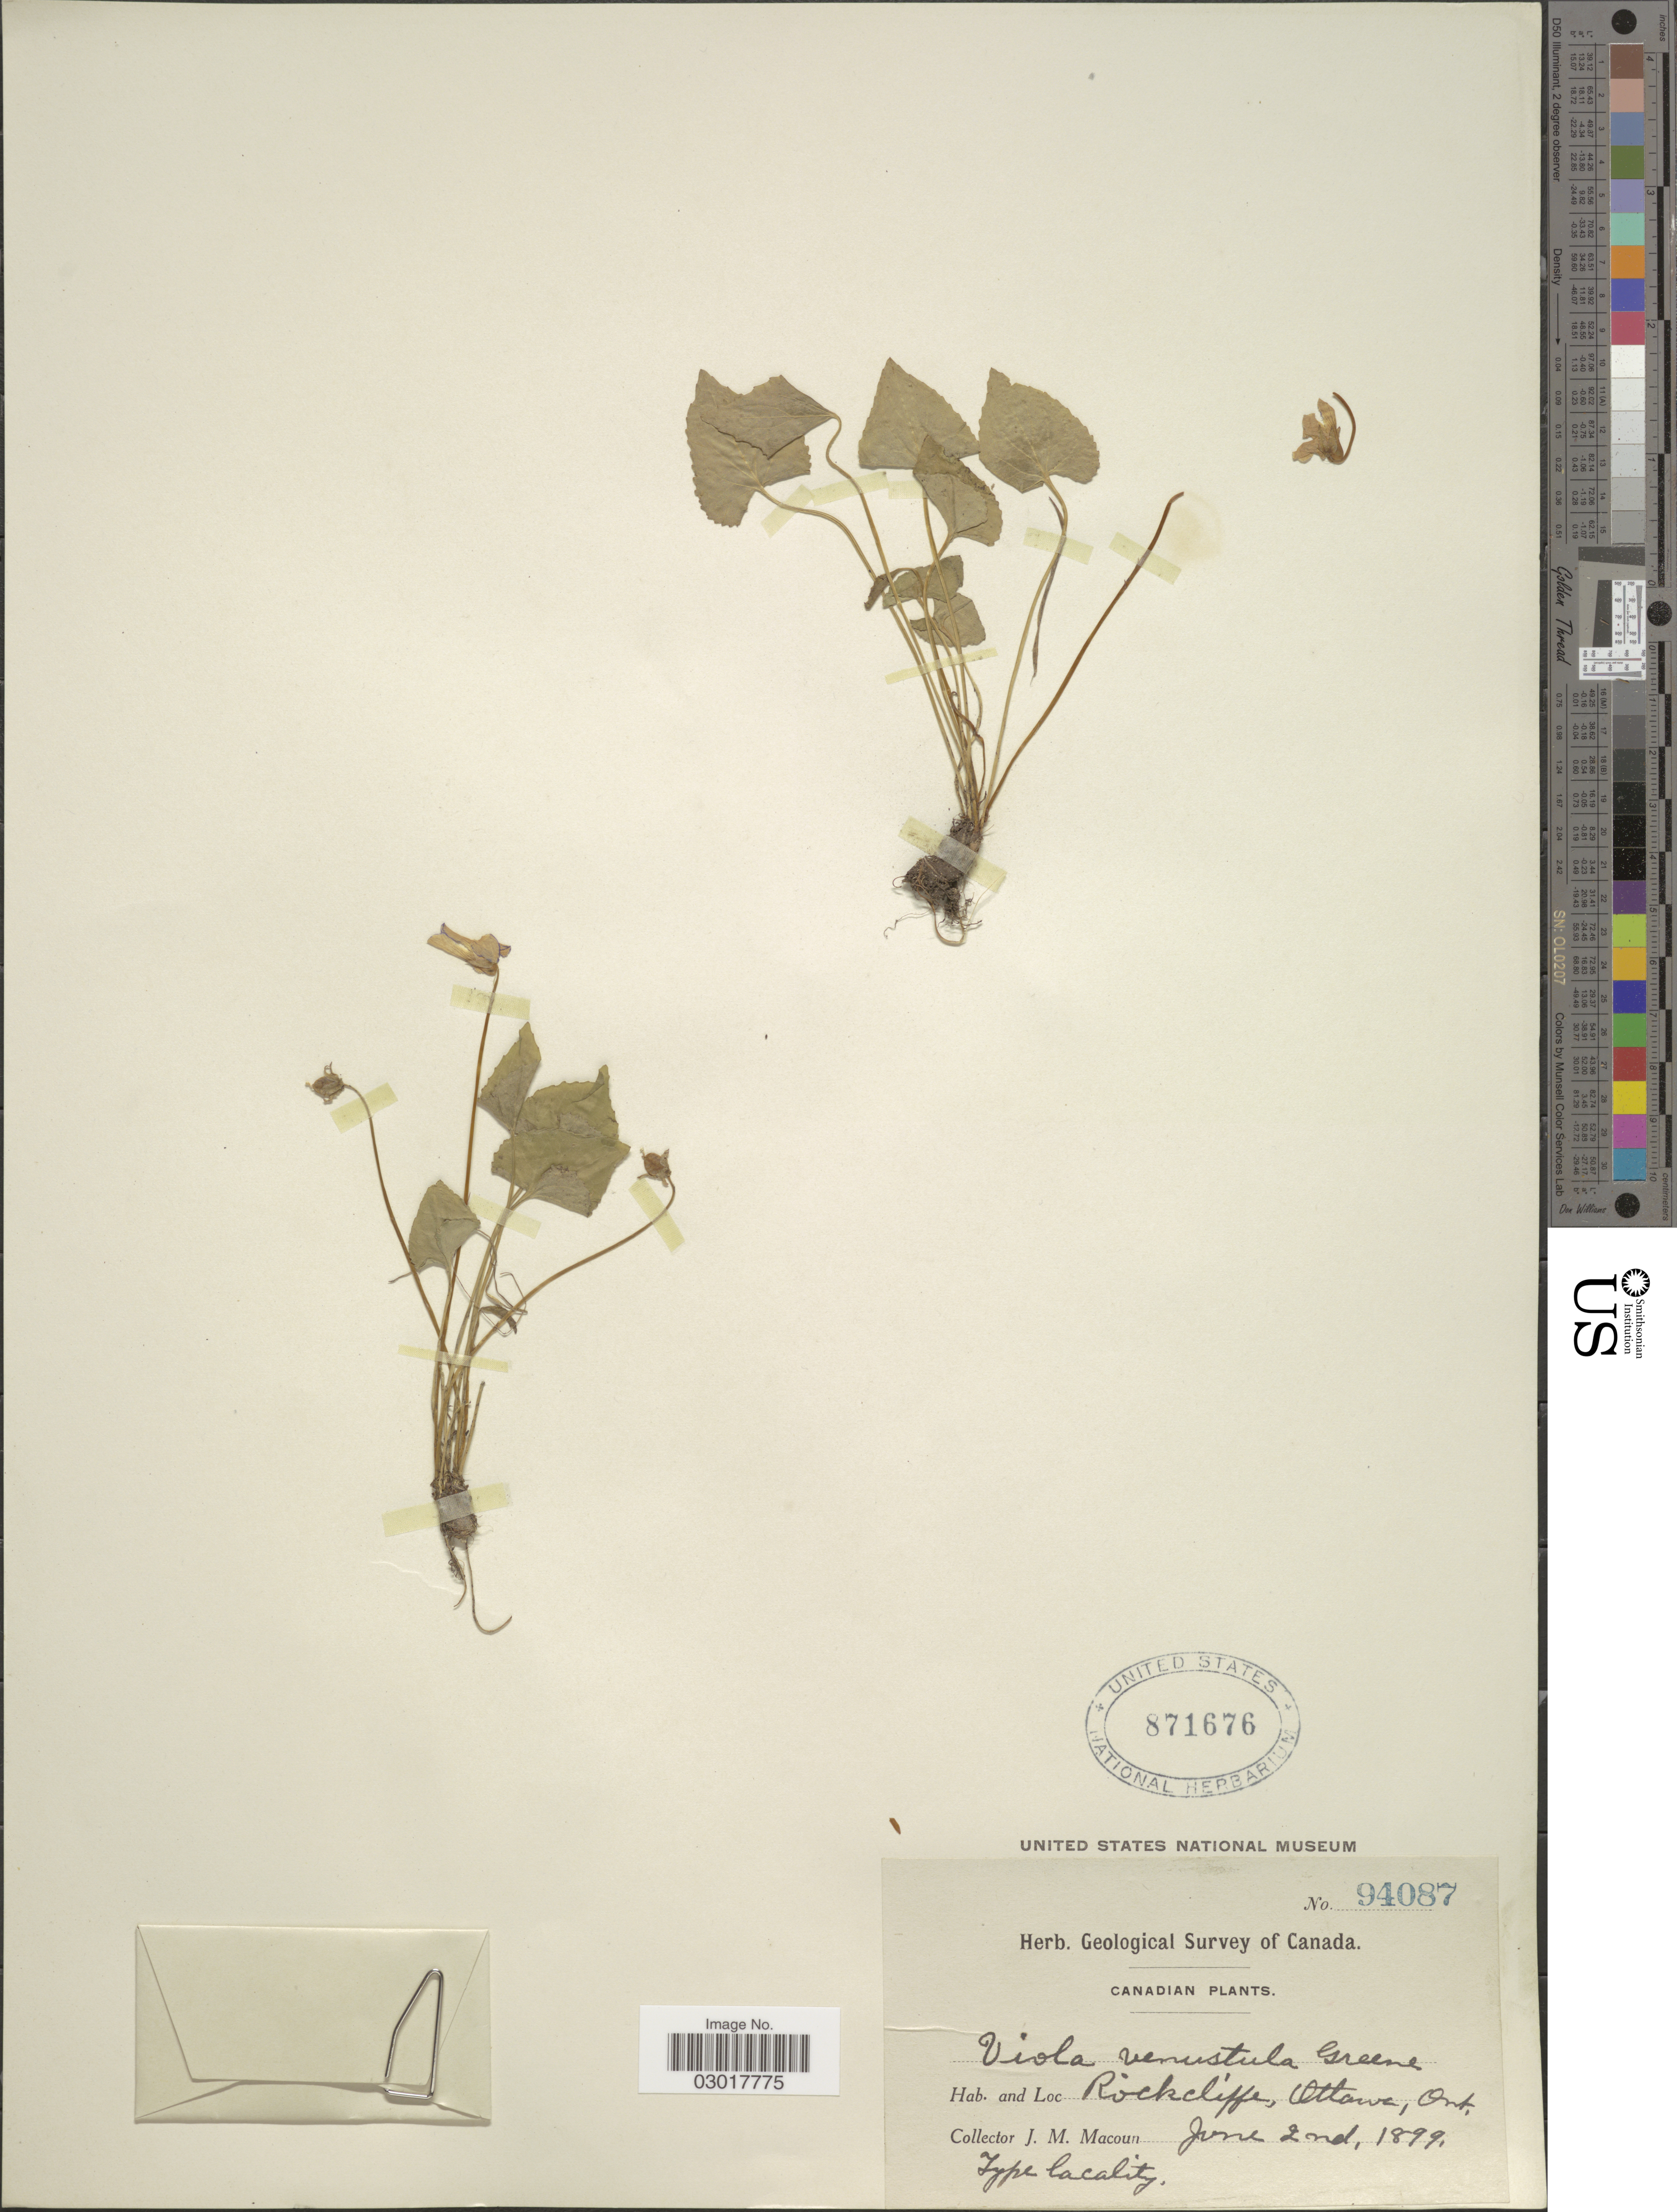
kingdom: Plantae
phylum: Tracheophyta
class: Magnoliopsida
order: Malpighiales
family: Violaceae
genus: Viola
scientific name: Viola x venustula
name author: Greene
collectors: J. M. Macoun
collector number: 94087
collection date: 1899-06-02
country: Canada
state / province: Ontario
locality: Rockcliffs, Ottawa.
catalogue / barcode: US 871676